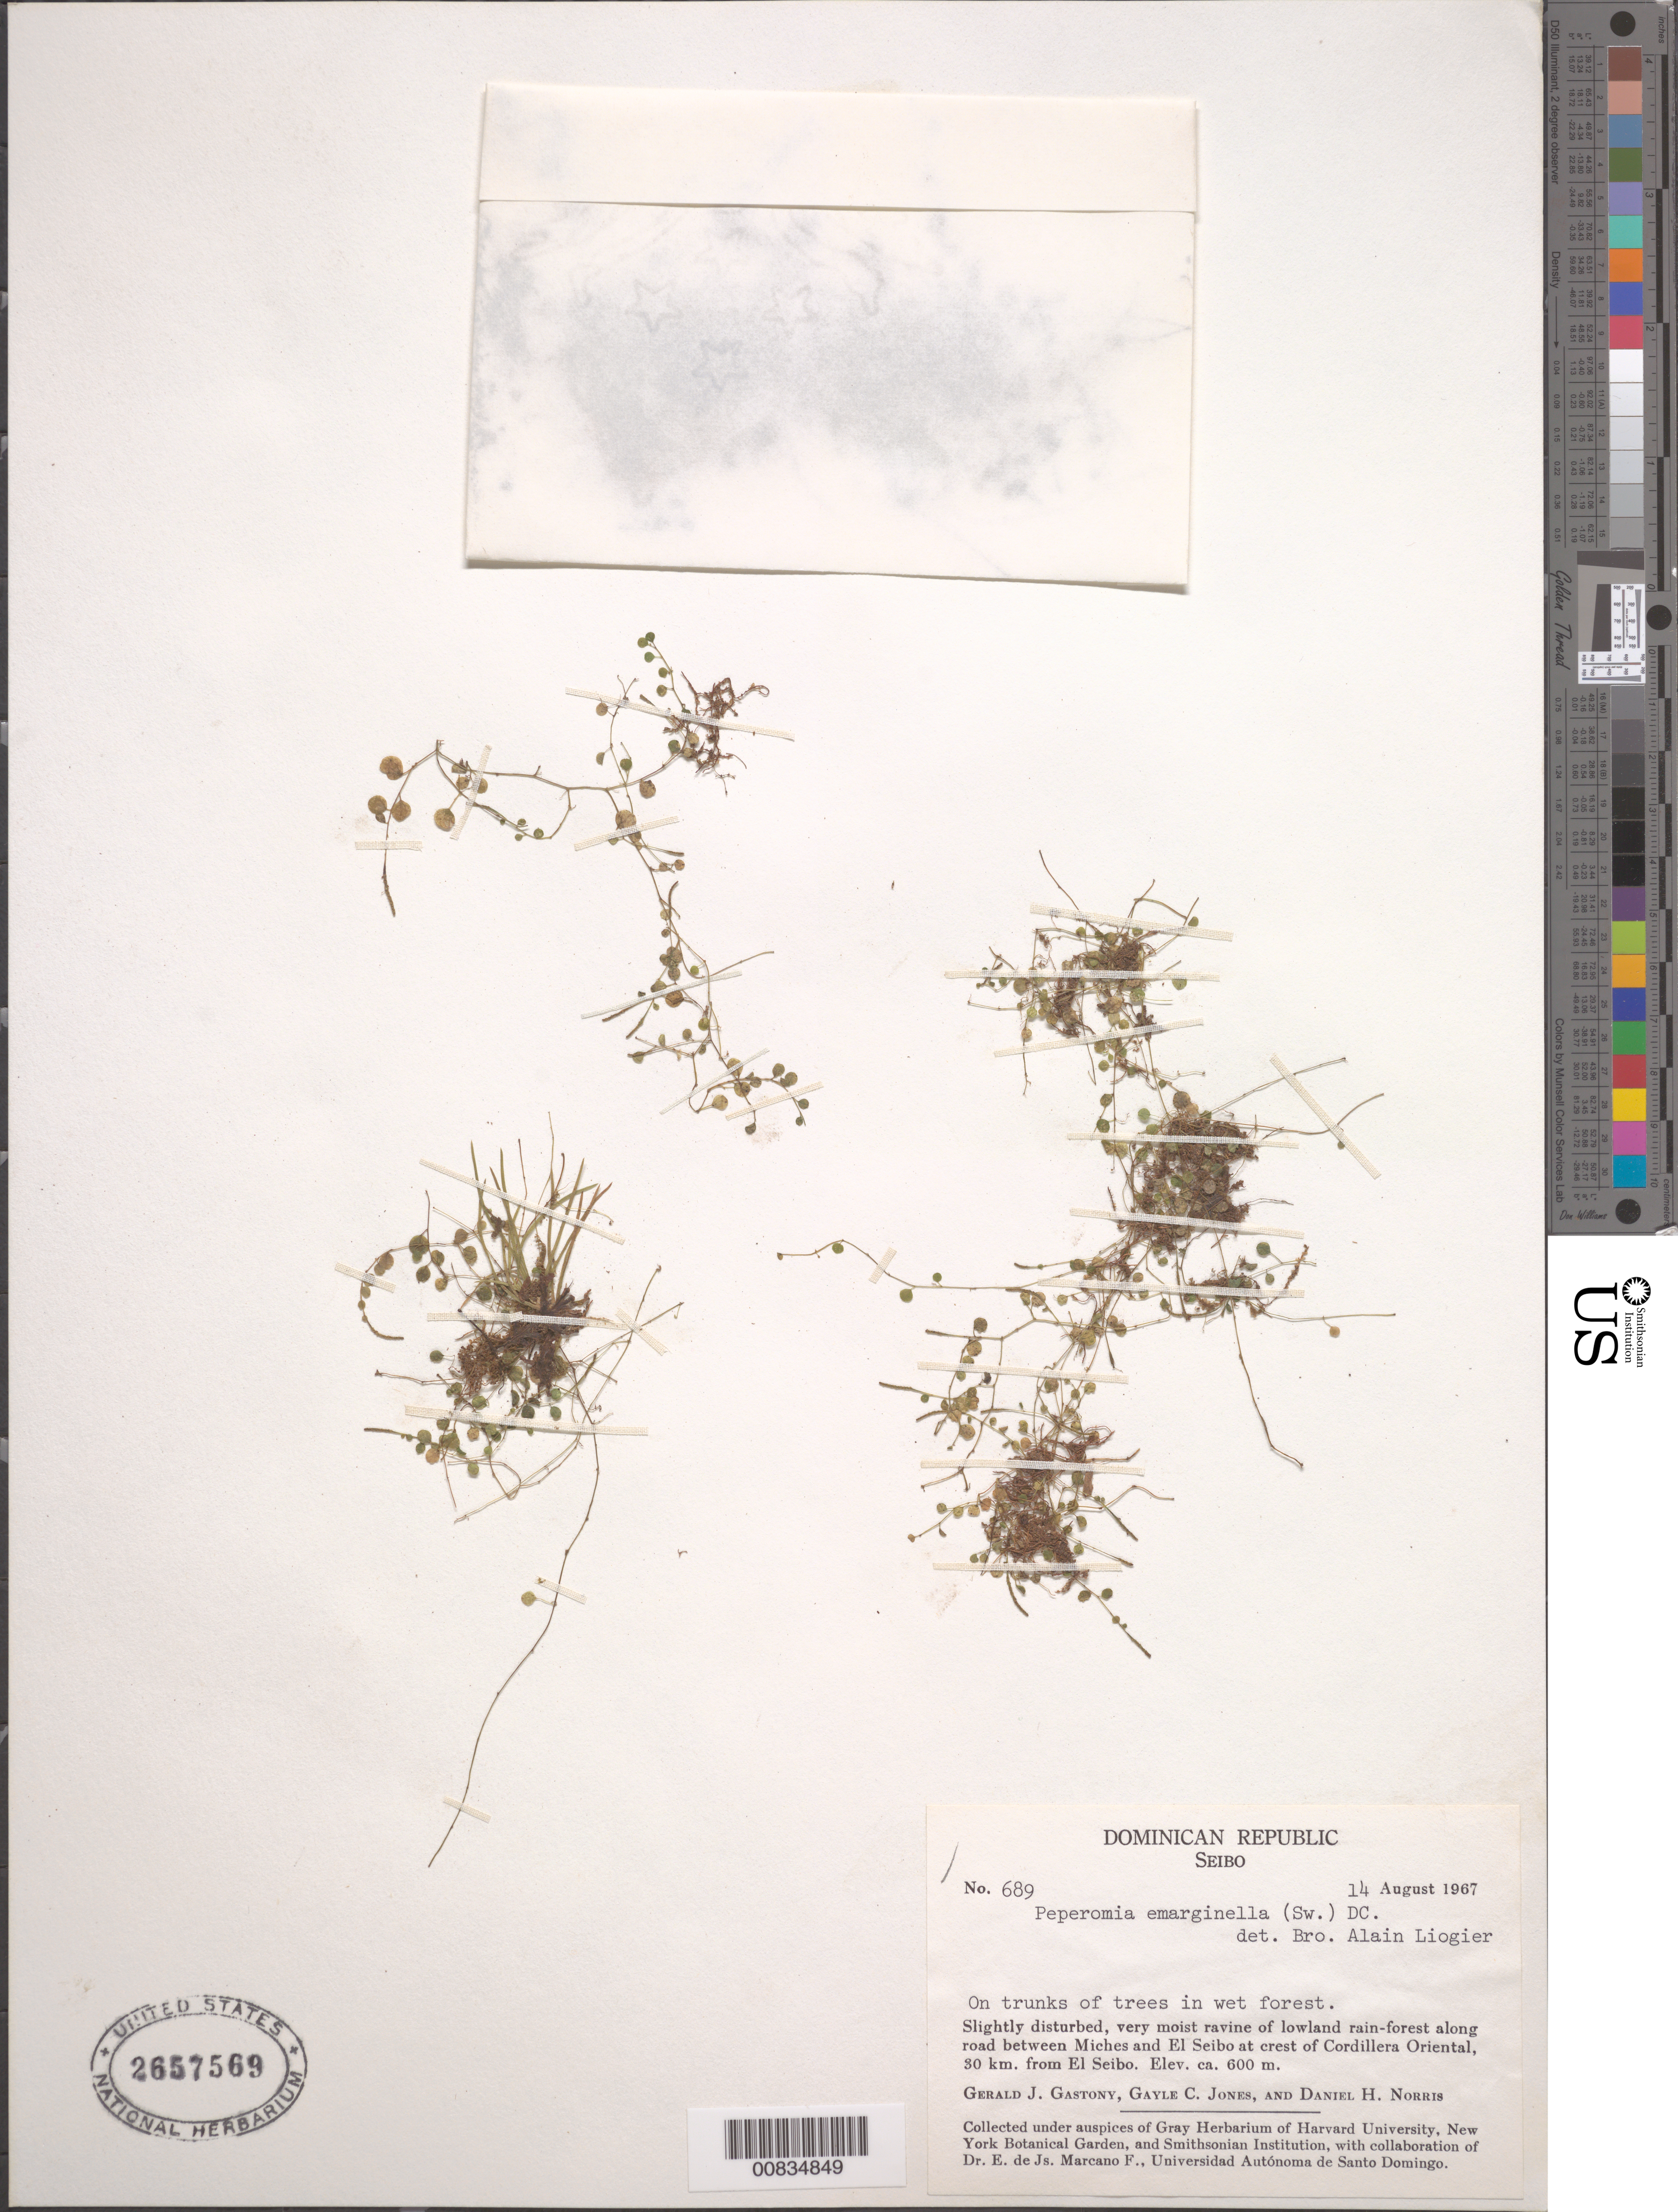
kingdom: Plantae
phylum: Tracheophyta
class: Magnoliopsida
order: Piperales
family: Piperaceae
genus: Peperomia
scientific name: Peperomia emarginella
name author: (Sw. ex Wikstr.) C. DC.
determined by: Liogier, Alain H.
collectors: G. Gastony, G. C. Jones & D. H. Norris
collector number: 689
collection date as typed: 14 Aug 1967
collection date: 1967-08-14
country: Dominican Republic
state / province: El Seibo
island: Hispaniola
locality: Along road between Miches and El Seibo at crest of Cordillera Oriental, 30 km. from El Seibo.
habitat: On trunks of trees in wet forest. Slightly disturbed, very moist ravine of lowland rain-forest.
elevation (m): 600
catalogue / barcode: US 2657569